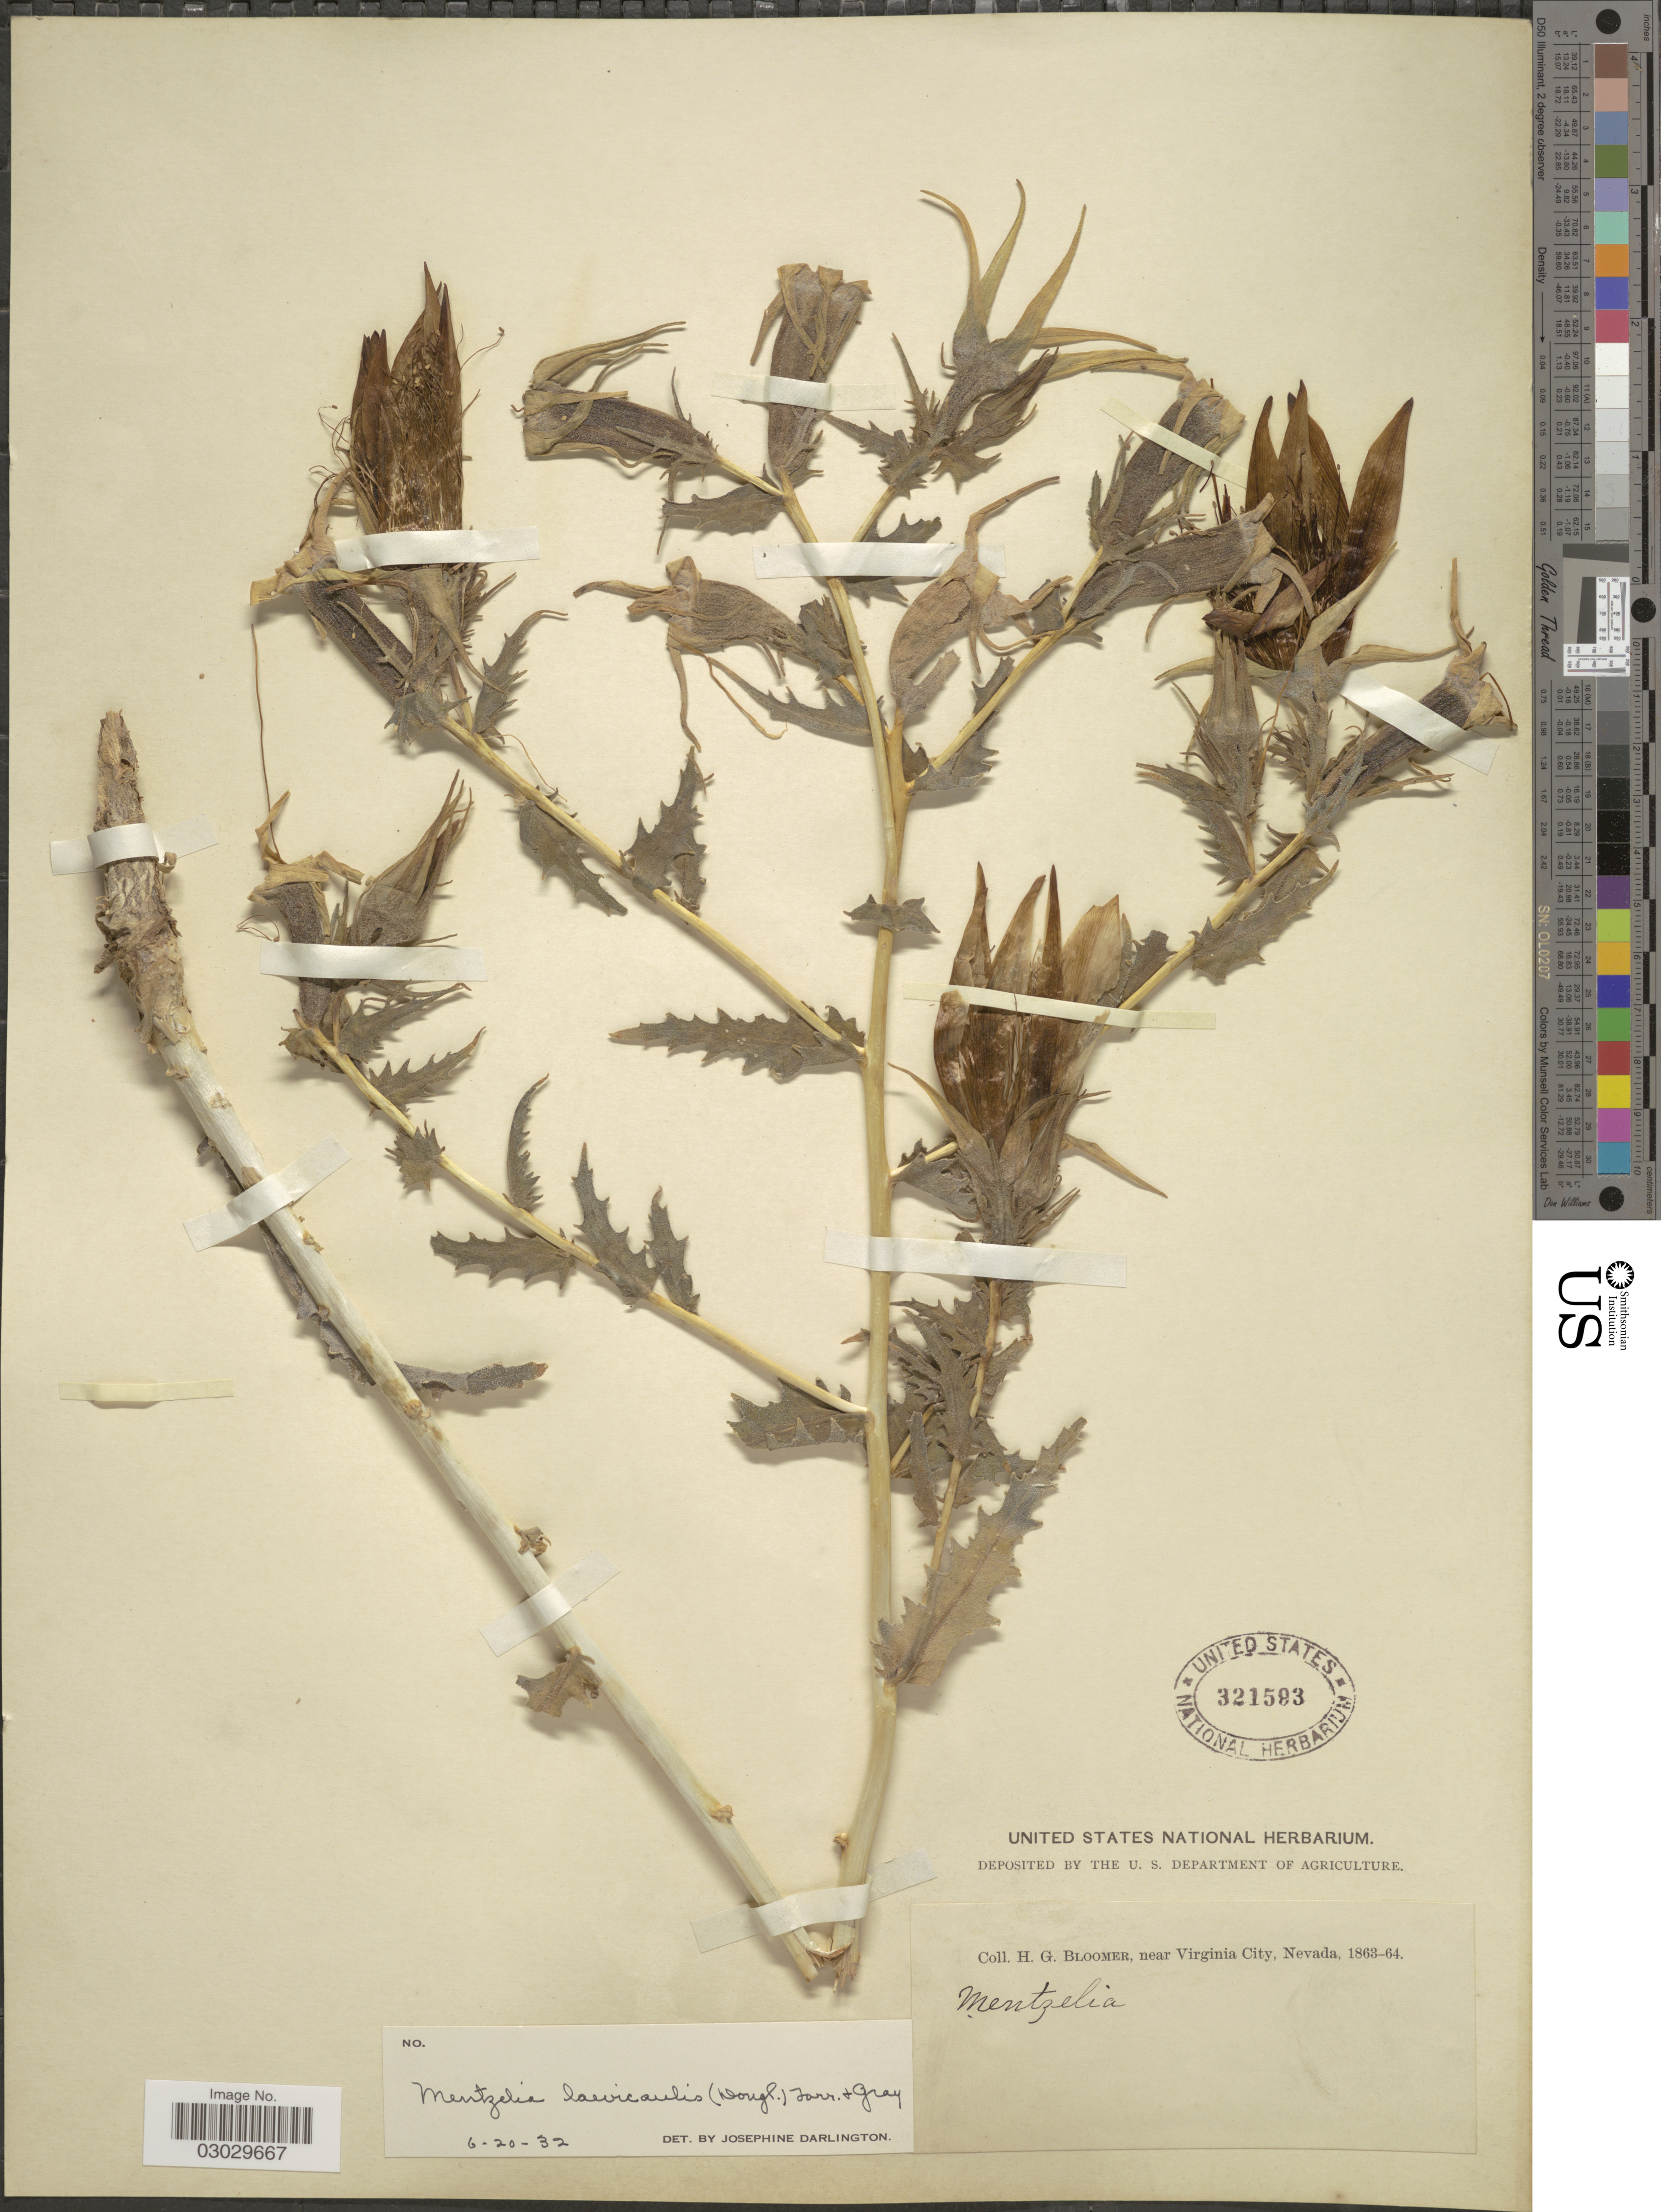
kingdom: Plantae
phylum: Tracheophyta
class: Magnoliopsida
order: Cornales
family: Loasaceae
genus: Mentzelia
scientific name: Mentzelia laevicaulis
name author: (Douglas ex Hook.) Torr. & A. Gray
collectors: H. Bloomer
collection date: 1863/1864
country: United States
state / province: Nevada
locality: Near Virginia City.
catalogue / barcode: US 321593